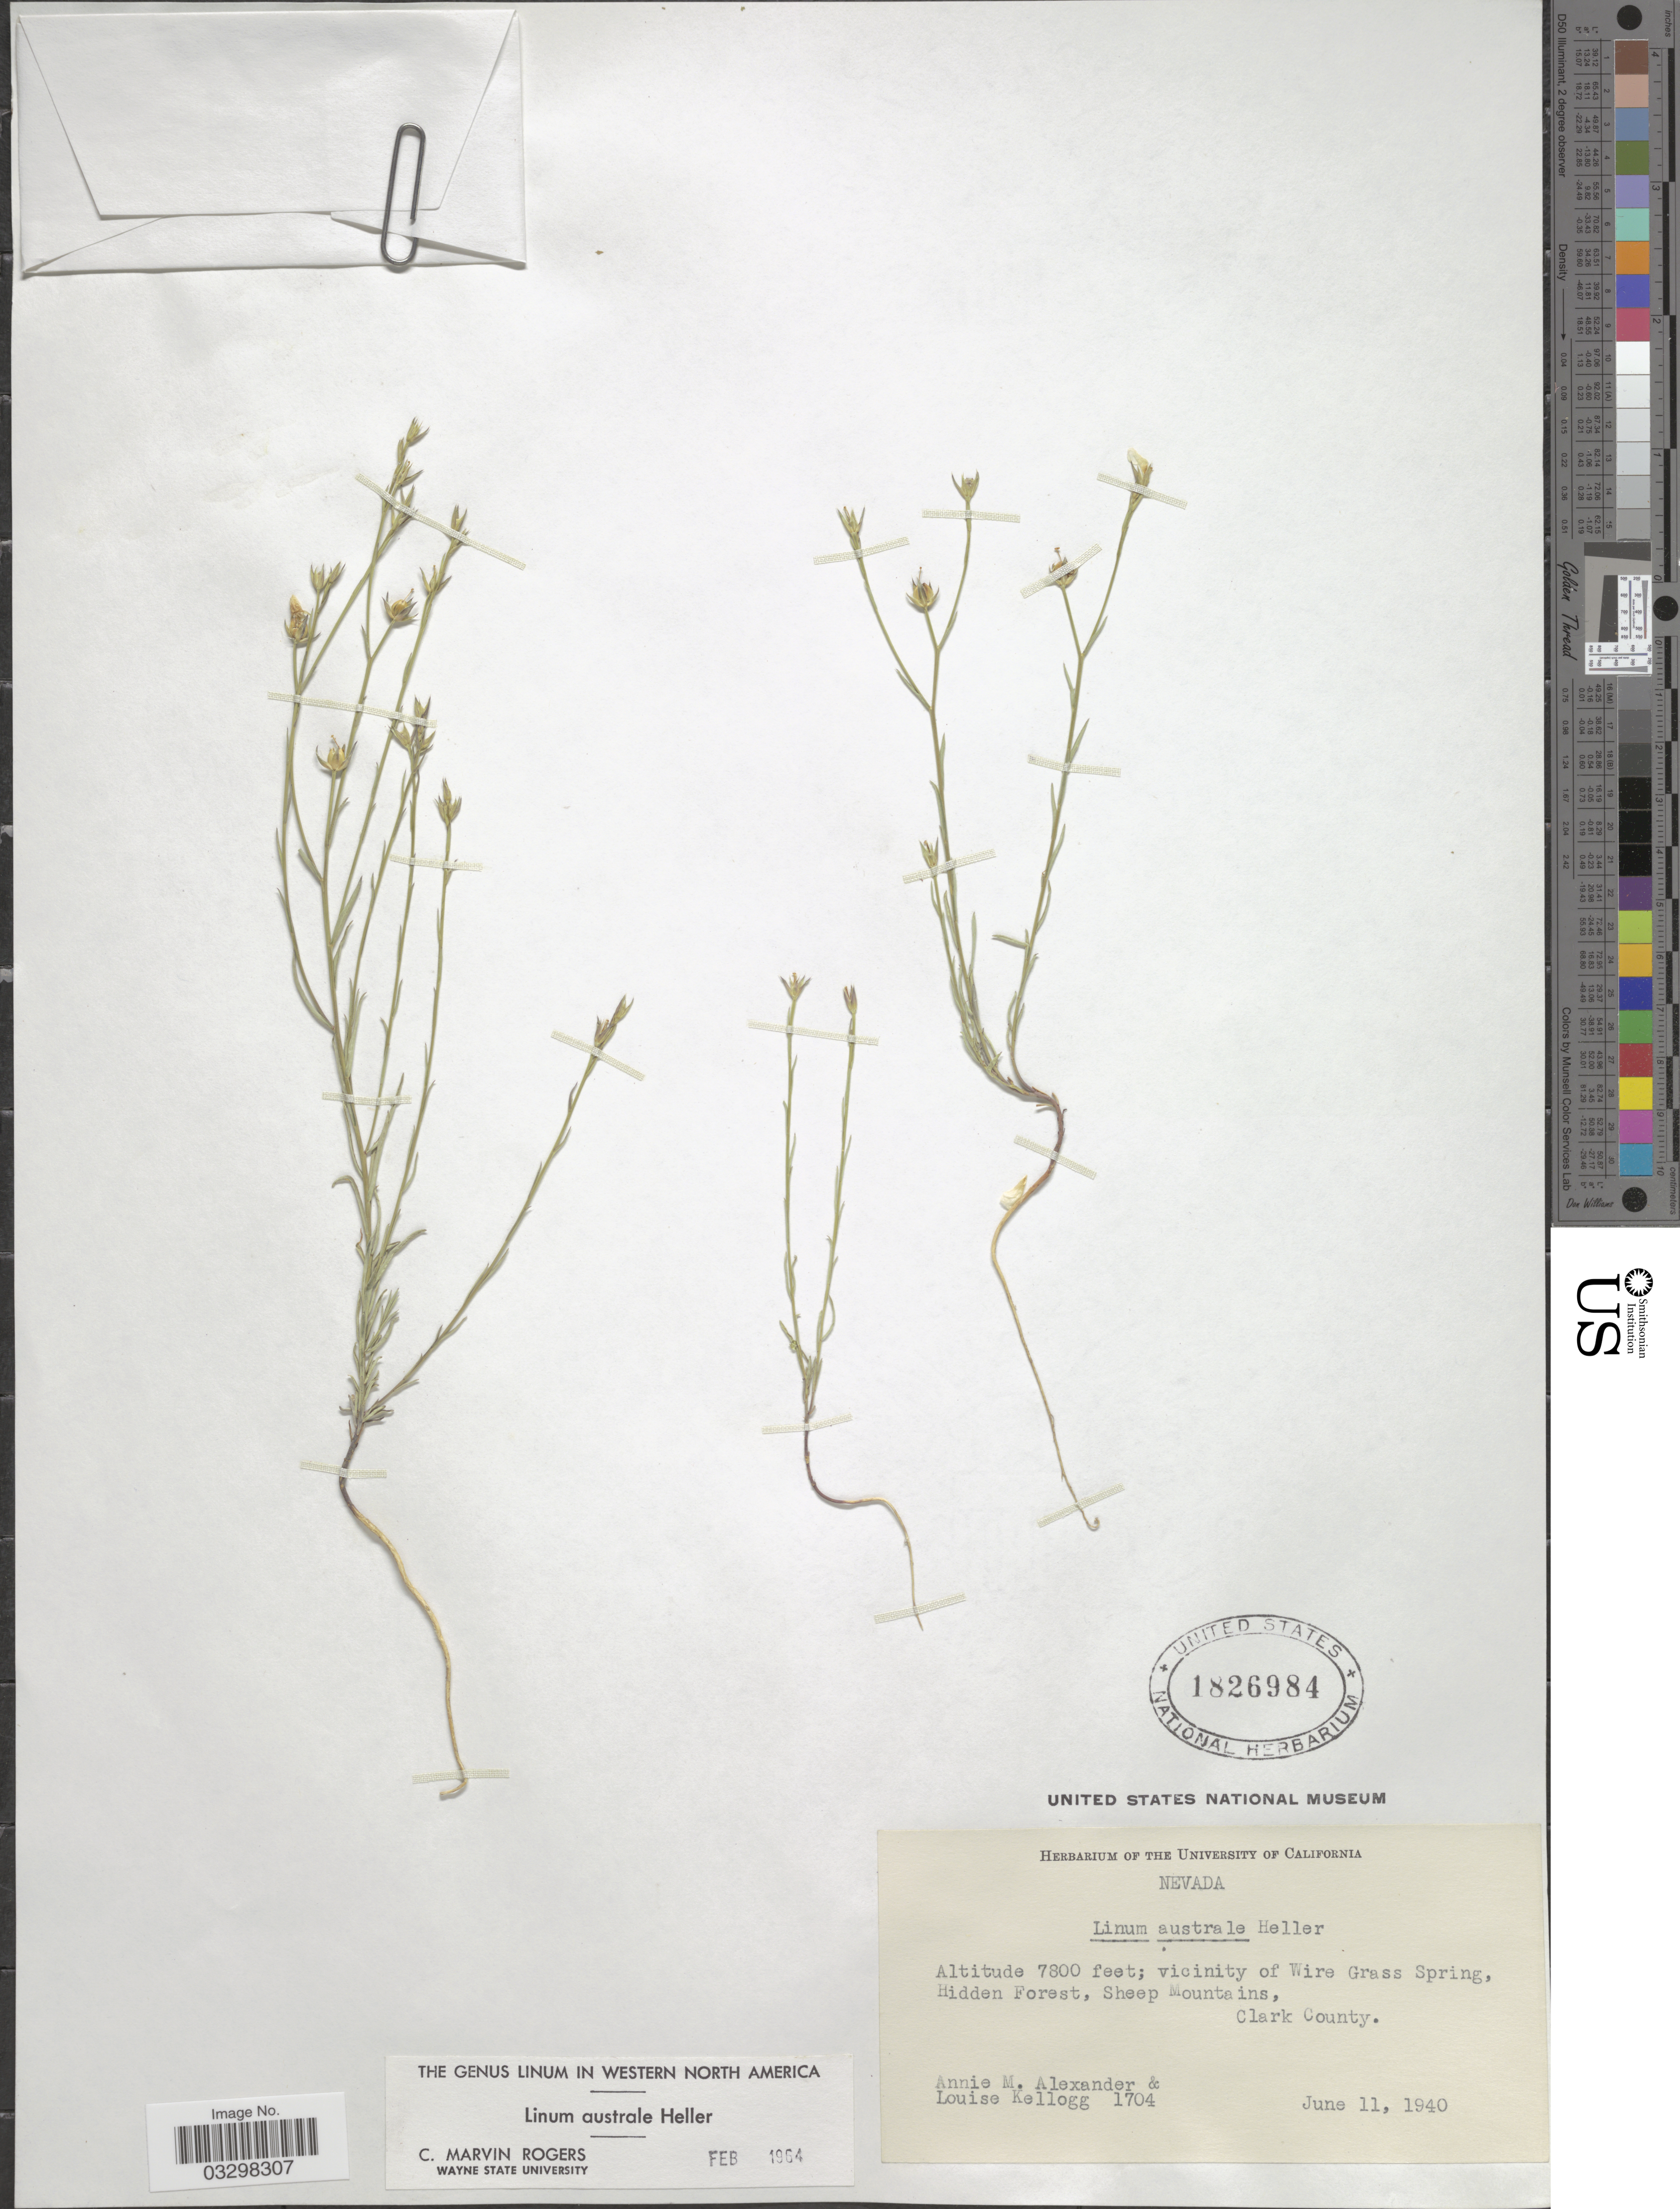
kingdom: Plantae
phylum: Tracheophyta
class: Magnoliopsida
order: Malpighiales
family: Linaceae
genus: Linum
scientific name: Linum australe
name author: A. Heller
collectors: A. M. Alexander & L. Kellogg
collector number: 1704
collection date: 1940-06-11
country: United States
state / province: Nevada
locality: Vicinity of Wire Grass Spring, Hidden Forest, Sheep Mountains, Clark County.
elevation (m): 2377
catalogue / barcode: US 1826984